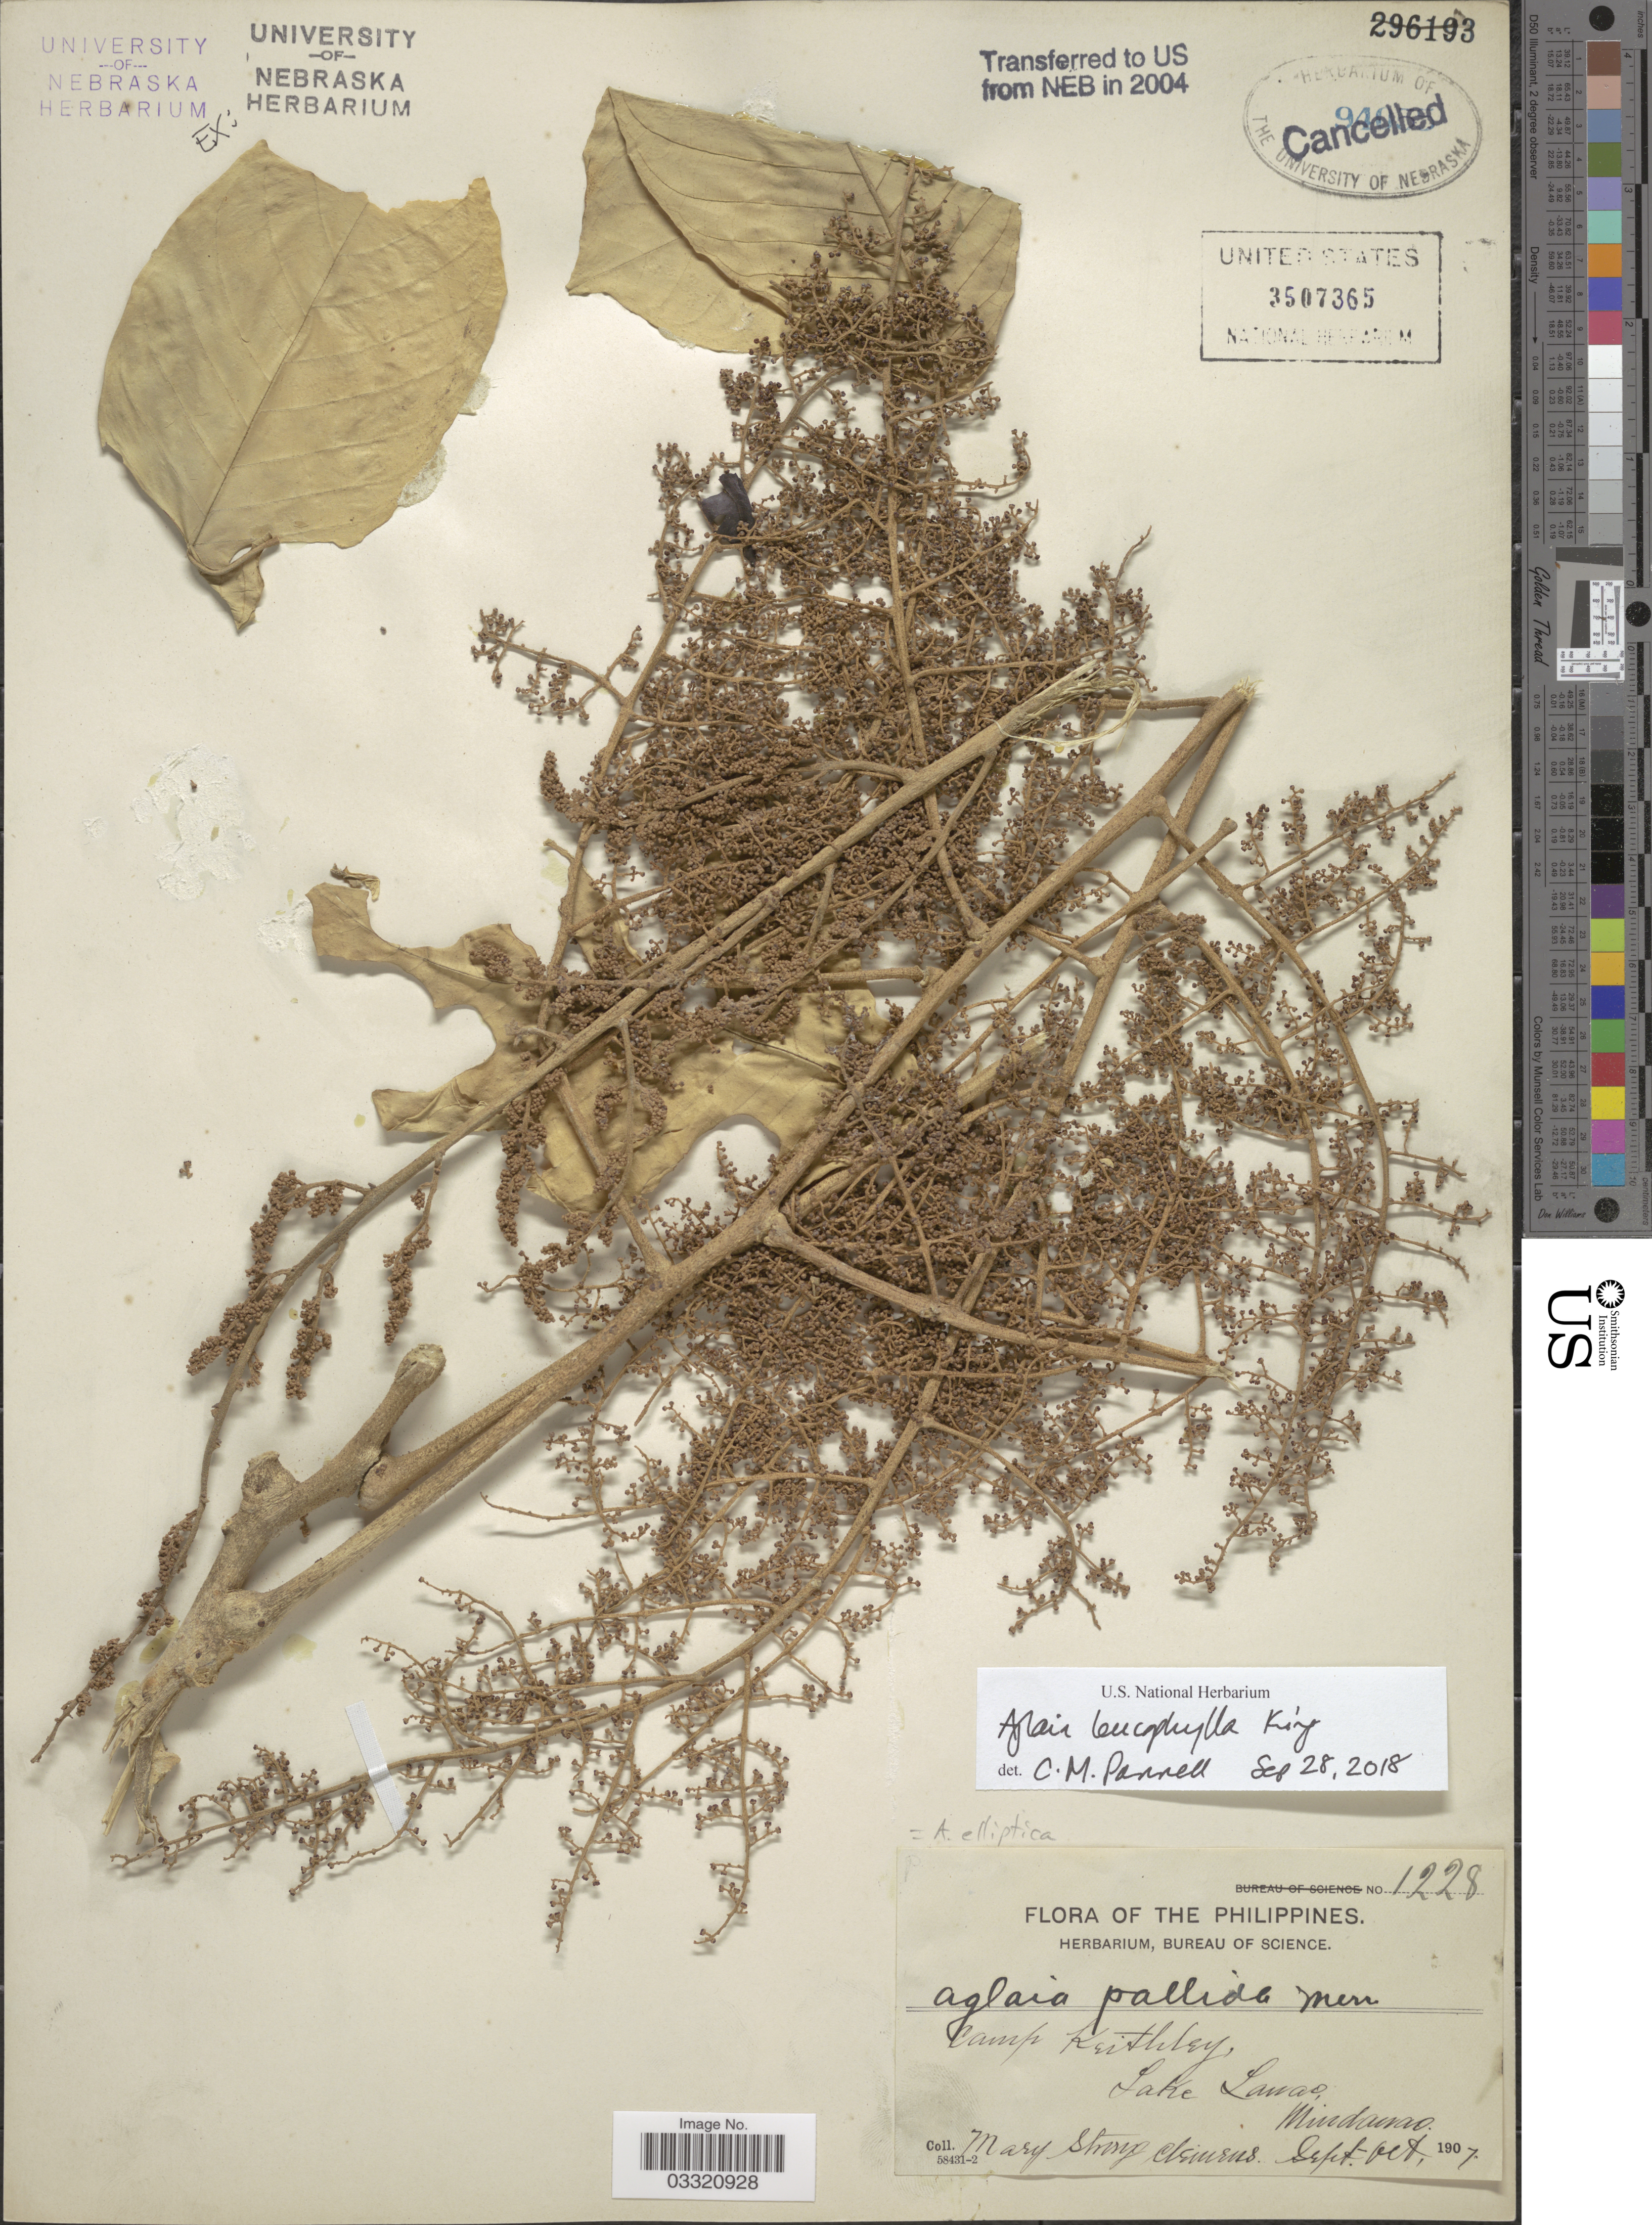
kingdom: Plantae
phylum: Tracheophyta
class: Magnoliopsida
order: Sapindales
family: Meliaceae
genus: Aglaia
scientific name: Aglaia leucophylla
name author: King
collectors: M. S. Clemens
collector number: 1228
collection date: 1907-09/1907-10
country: Philippines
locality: Camp Keithley, Lake Lanao, Mindanao.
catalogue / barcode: US 3507365